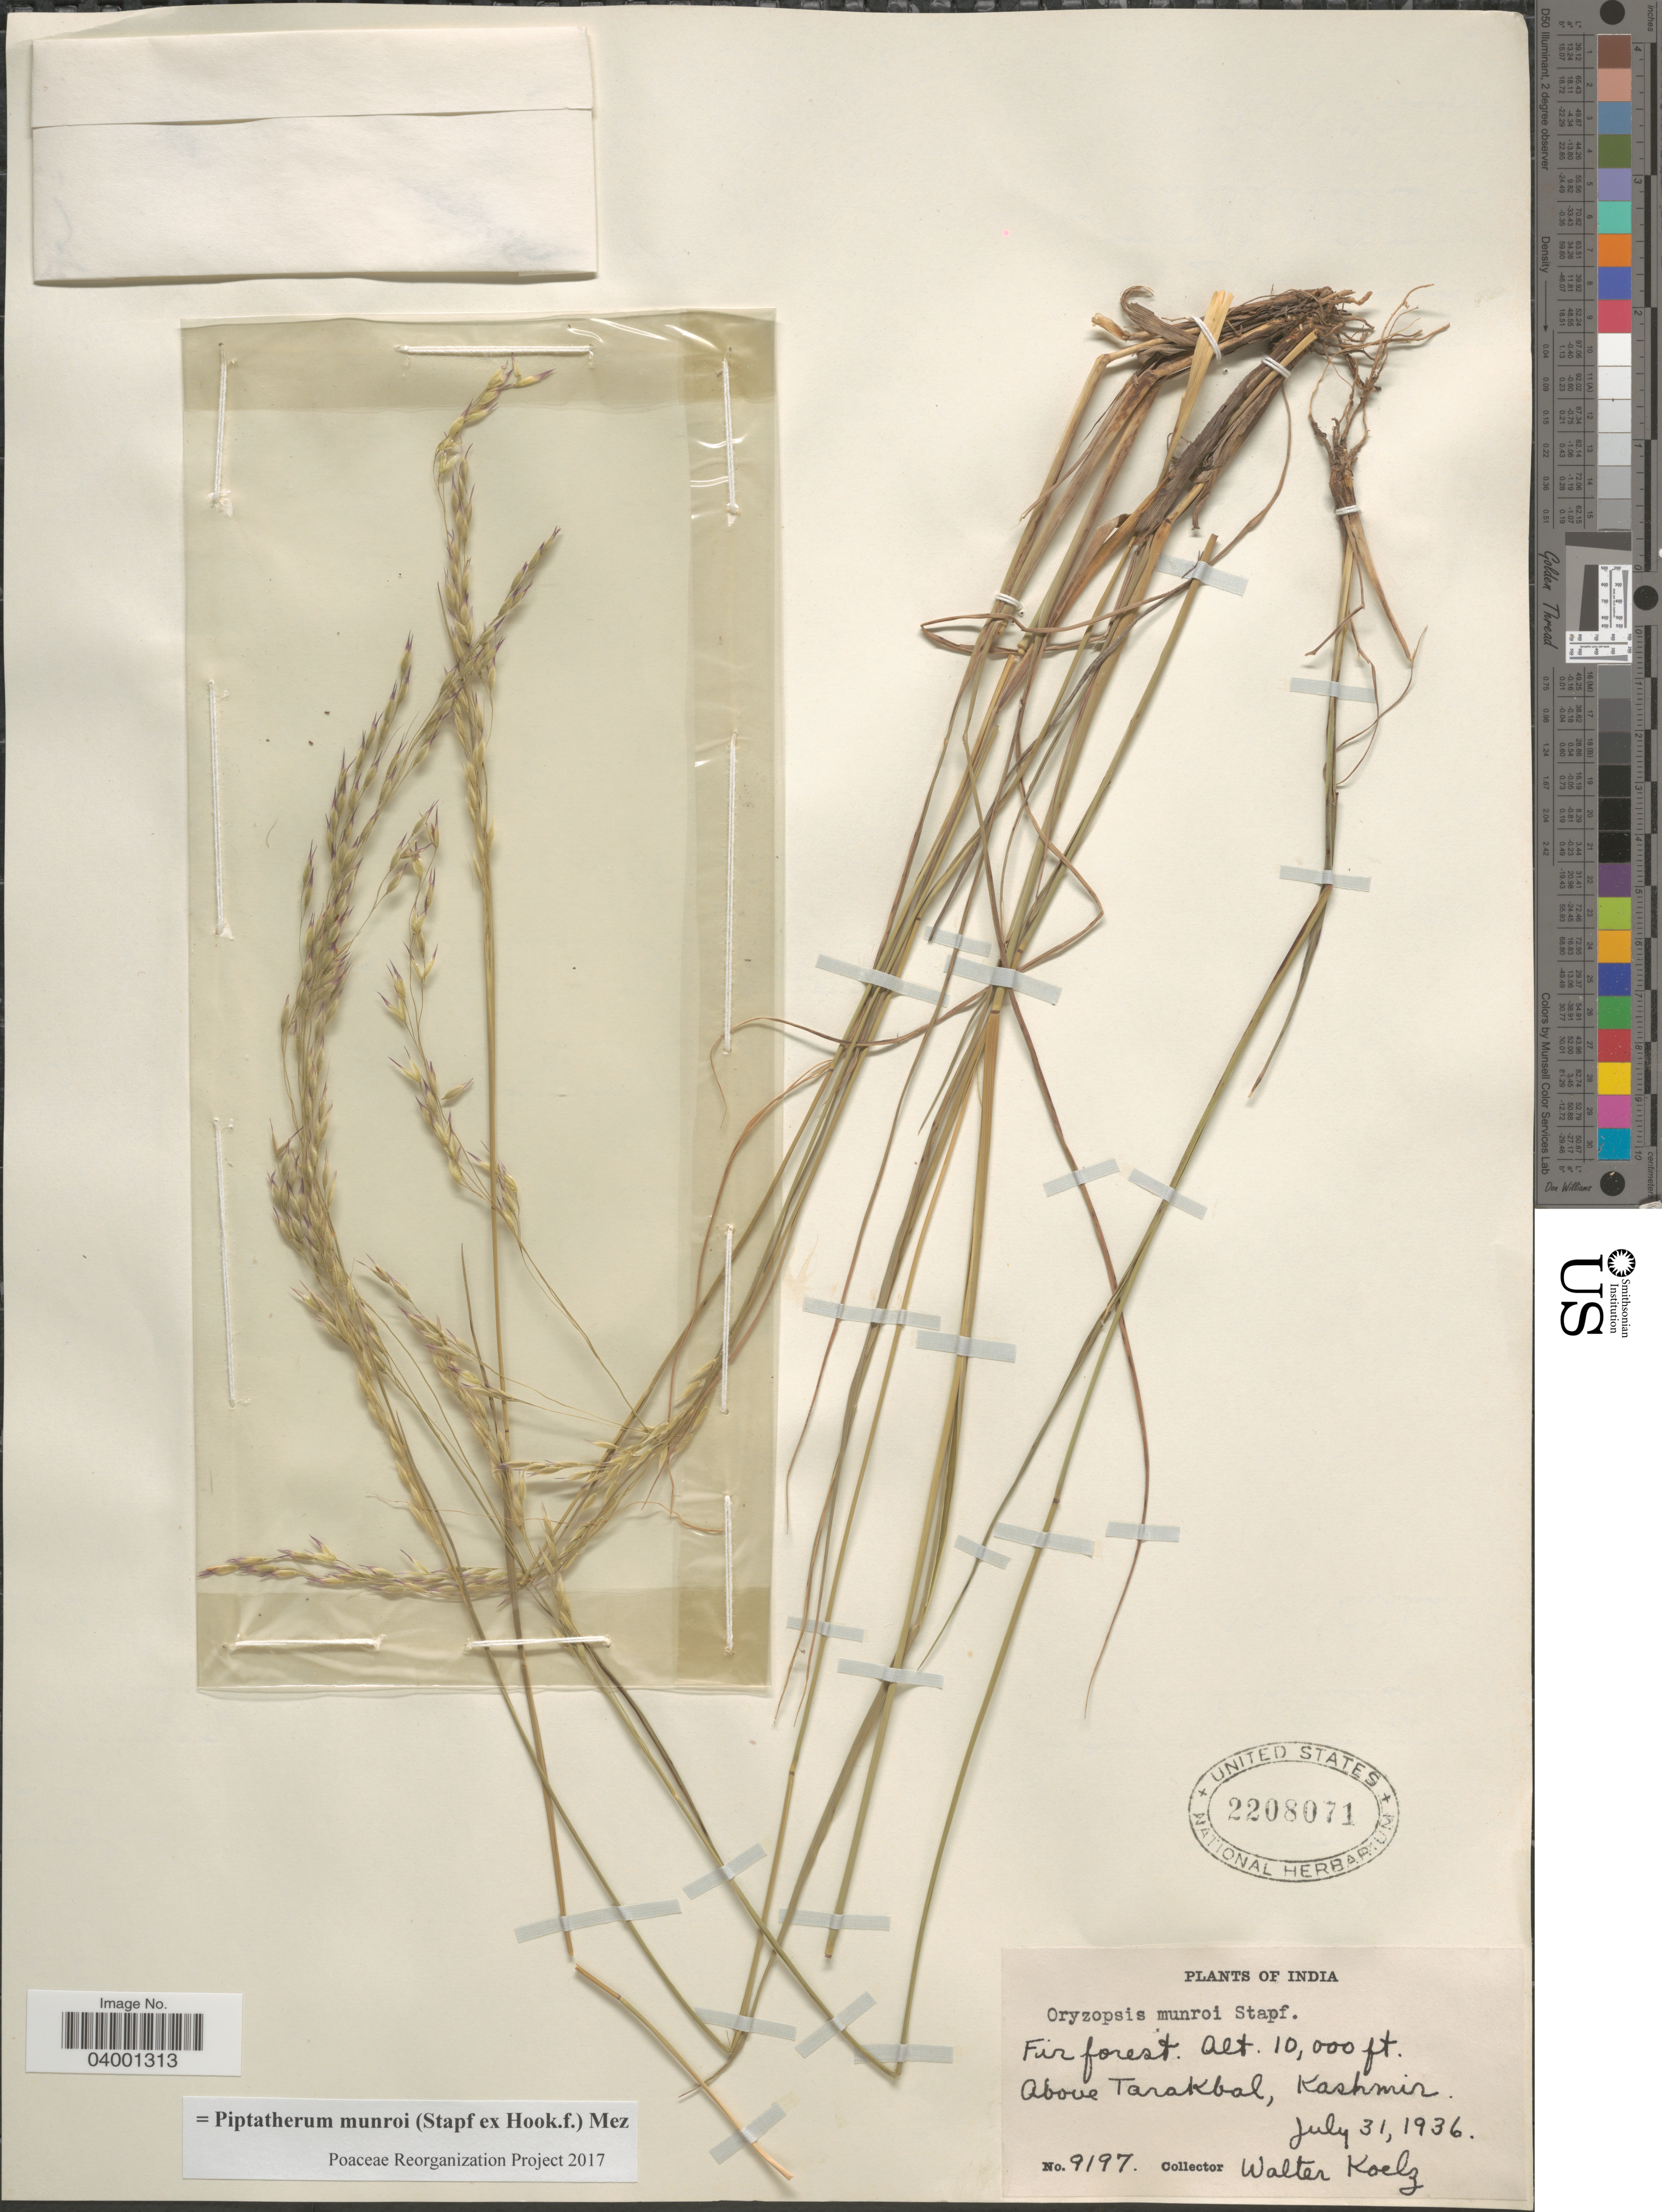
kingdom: Plantae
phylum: Tracheophyta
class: Liliopsida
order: Poales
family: Poaceae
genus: Piptatherum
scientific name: Piptatherum munroi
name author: (Stapf) Mez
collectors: W. N. Koelz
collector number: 9197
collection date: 1936-07-31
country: India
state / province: Jammu and Kashmir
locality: Above Tarakbal, Kashmir.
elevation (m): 3048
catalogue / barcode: US 2208071